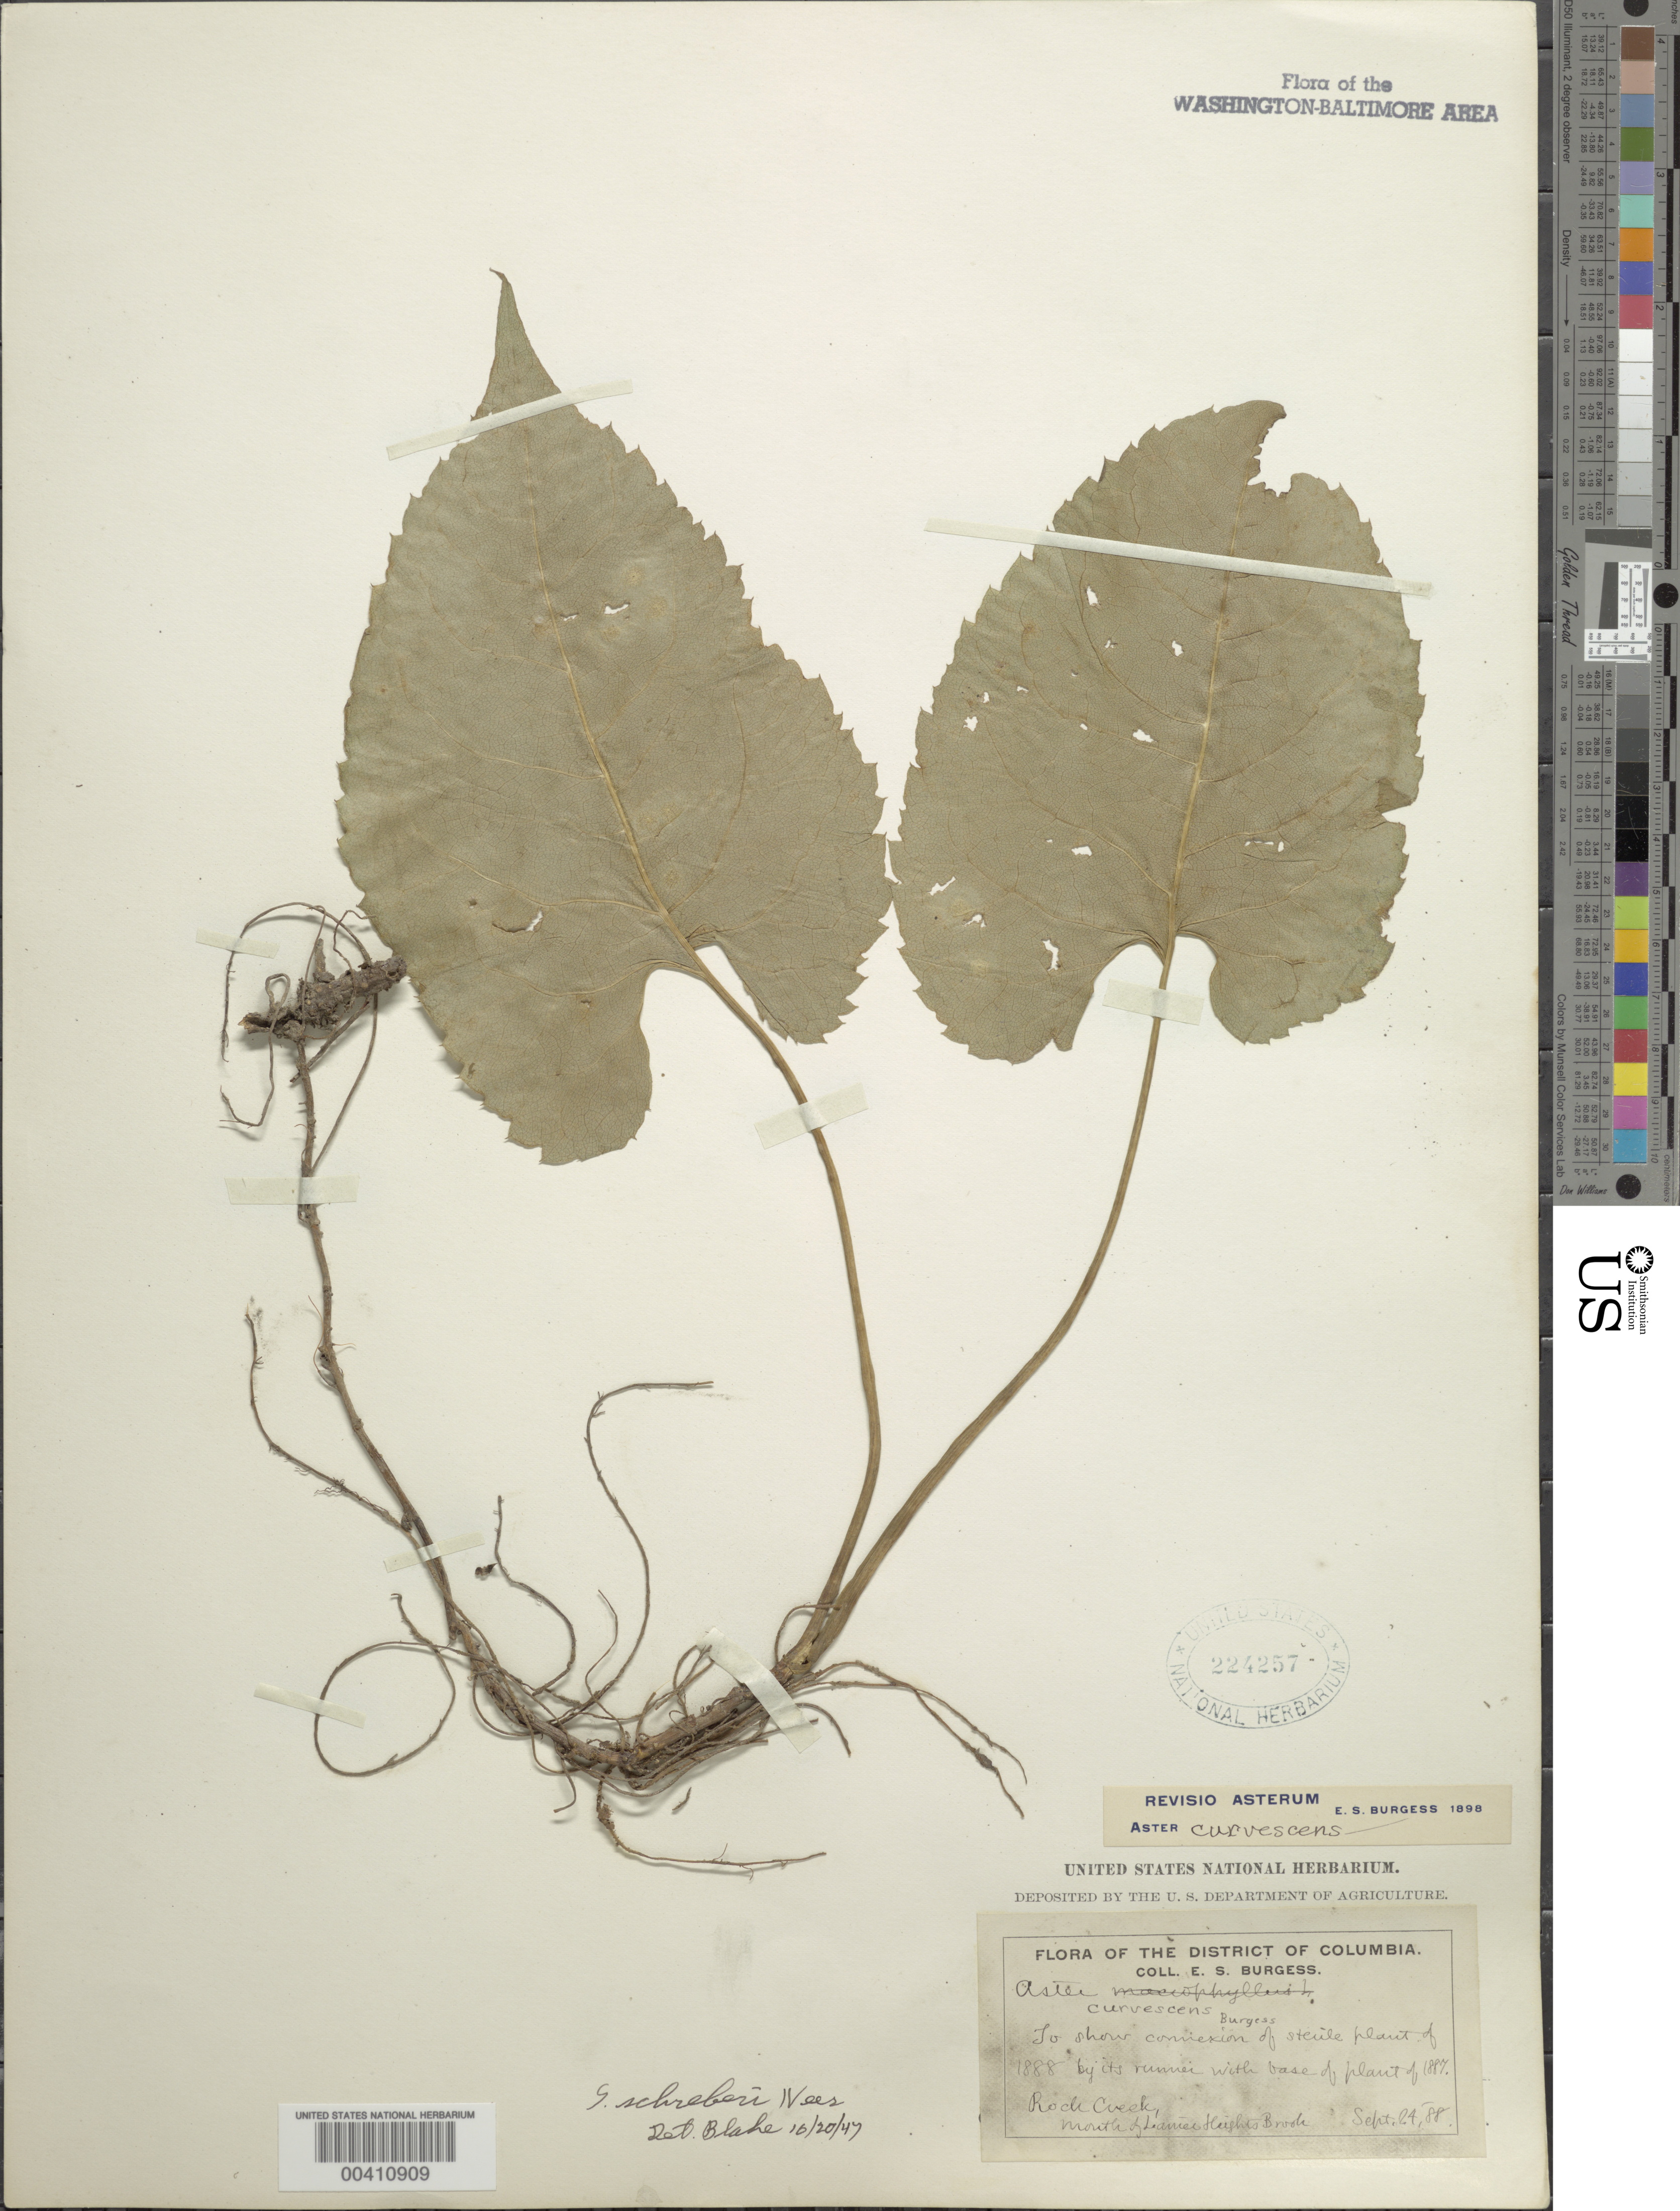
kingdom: Plantae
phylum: Tracheophyta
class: Magnoliopsida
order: Asterales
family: Asteraceae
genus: Eurybia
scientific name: Eurybia schreberi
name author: (Nees) Nees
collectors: E. Burgess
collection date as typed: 24 Sep 1888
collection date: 1888-09-24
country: United States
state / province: District of Columbia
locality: Rock Creek, mouth of Lanier Heights Brook Rock Creek Park & vicinity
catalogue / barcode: US 224257